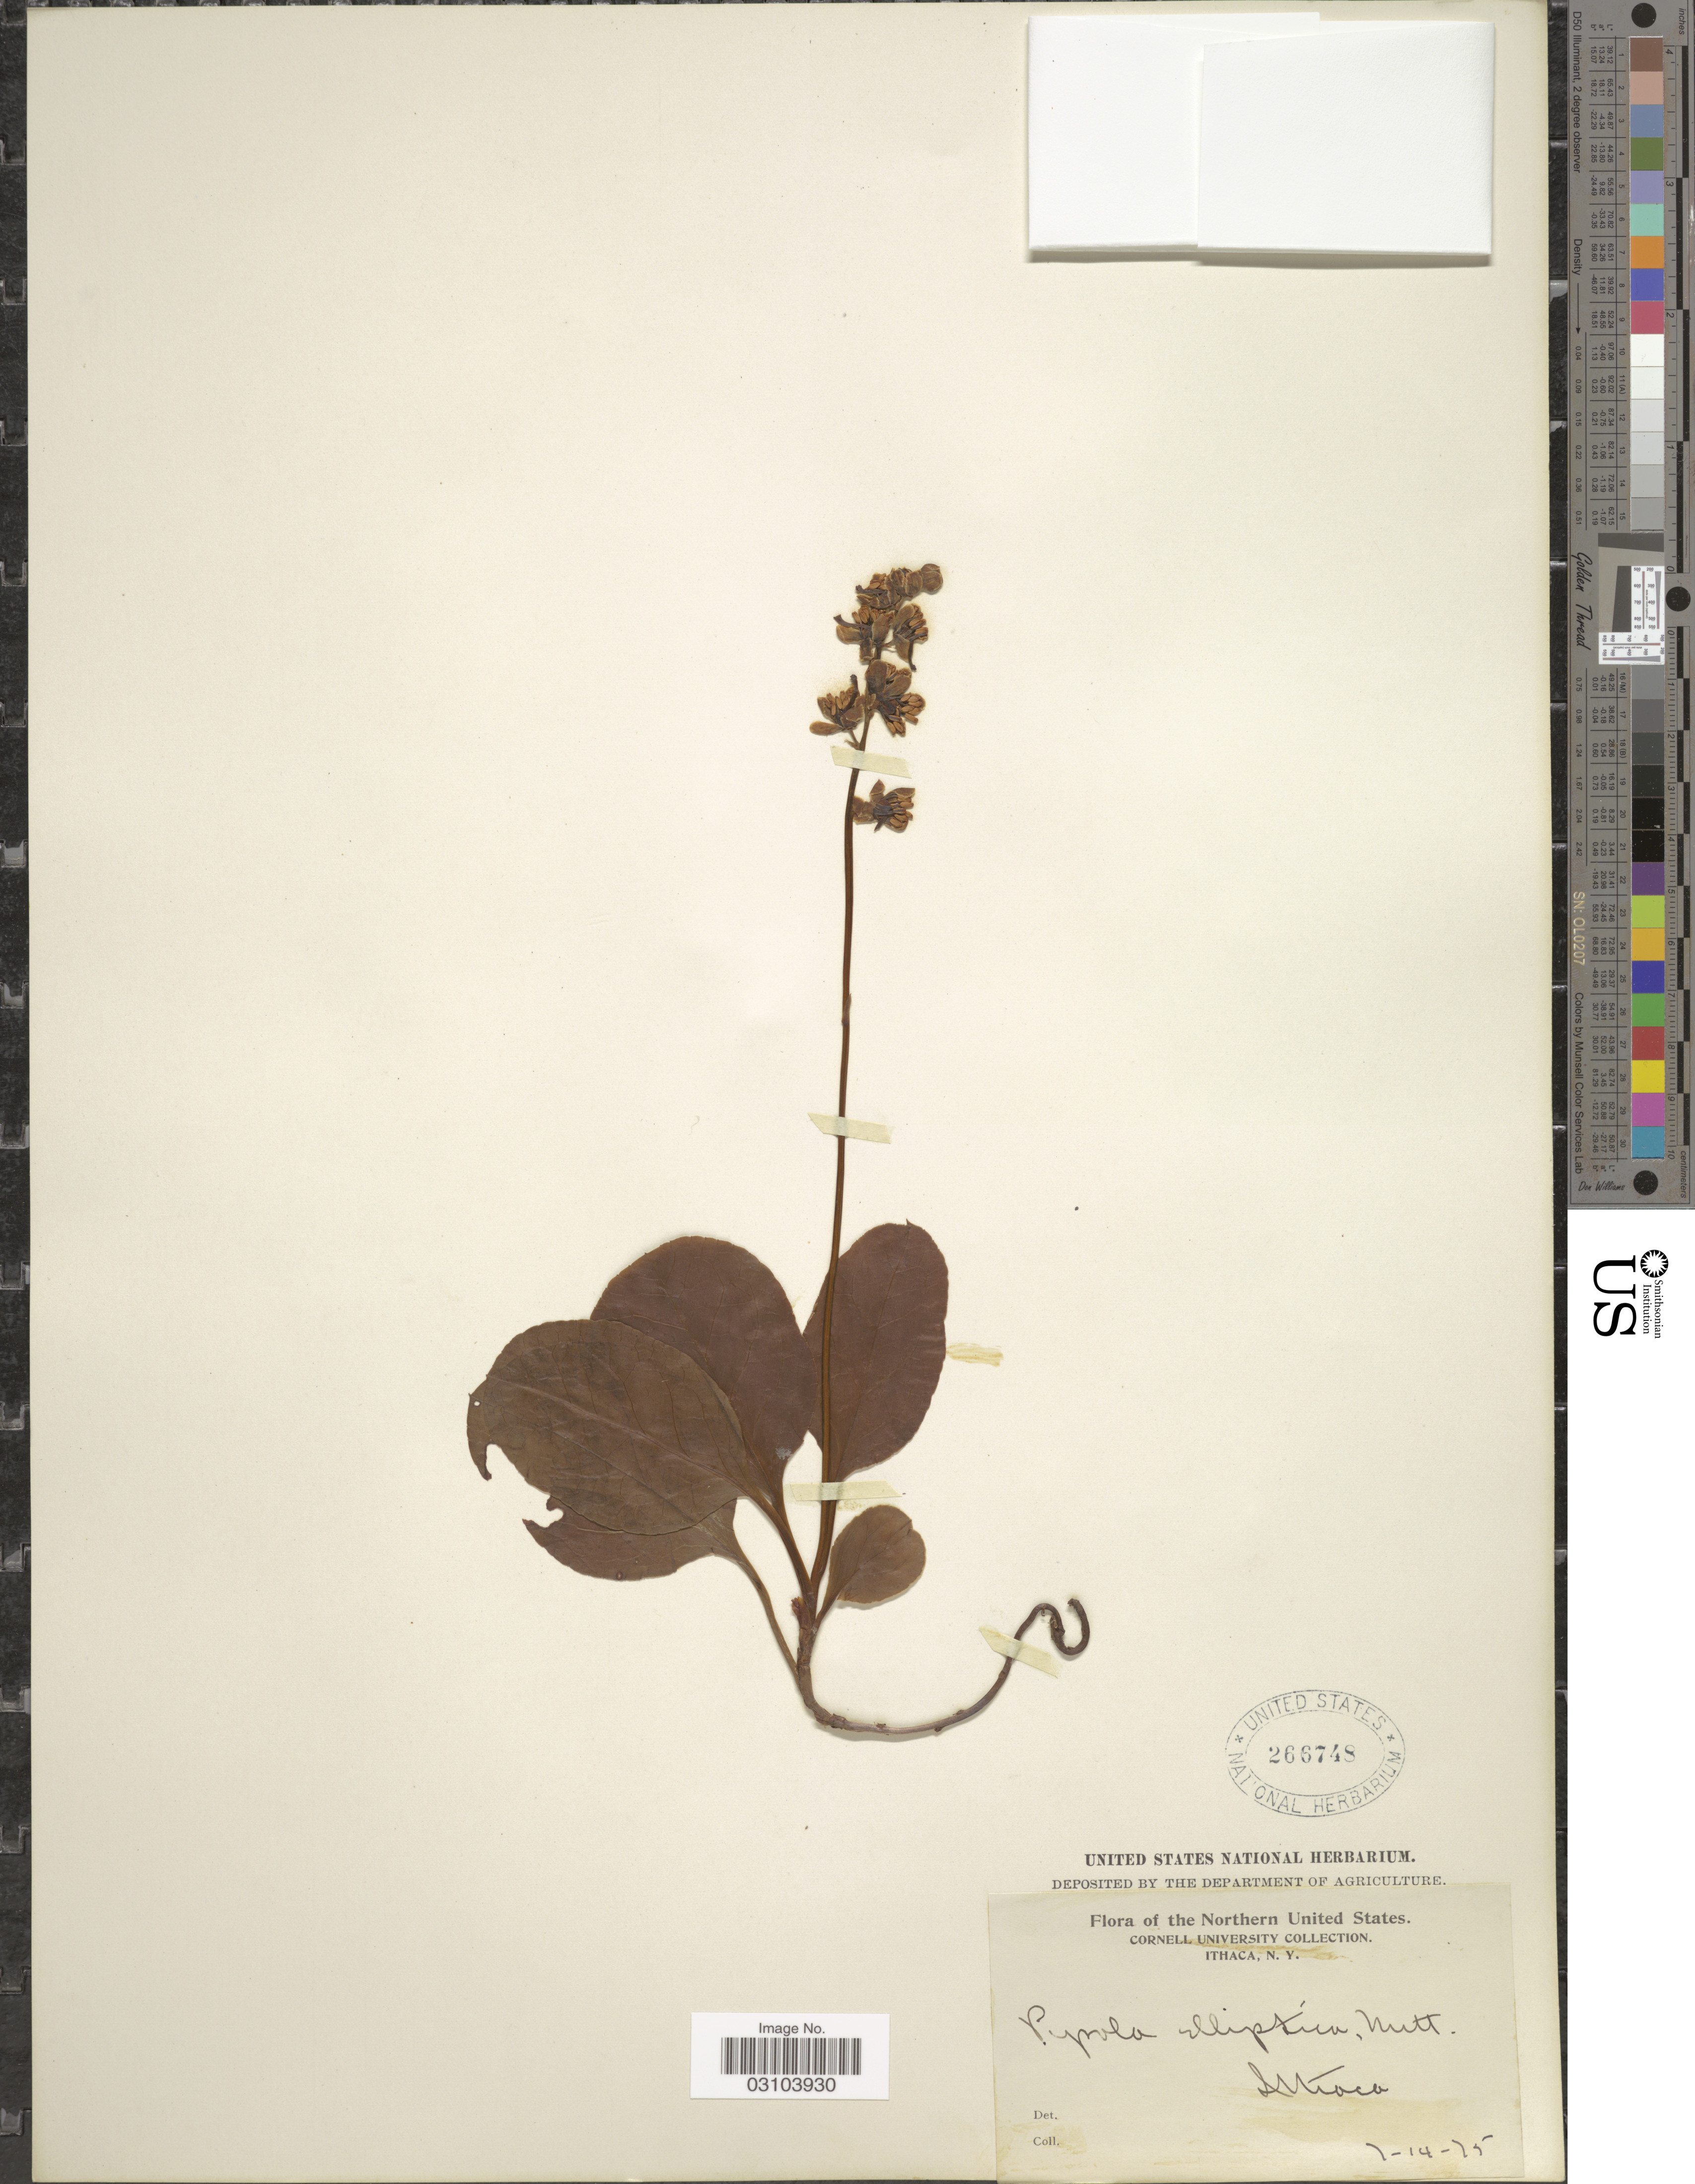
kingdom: Plantae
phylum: Tracheophyta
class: Magnoliopsida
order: Ericales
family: Ericaceae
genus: Pyrola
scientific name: Pyrola elliptica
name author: Nutt.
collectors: Cornell University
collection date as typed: Transcribed d/m/y: 14/7/75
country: United States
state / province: New York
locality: The Northern United States. Ithaca.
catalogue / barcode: US 266748